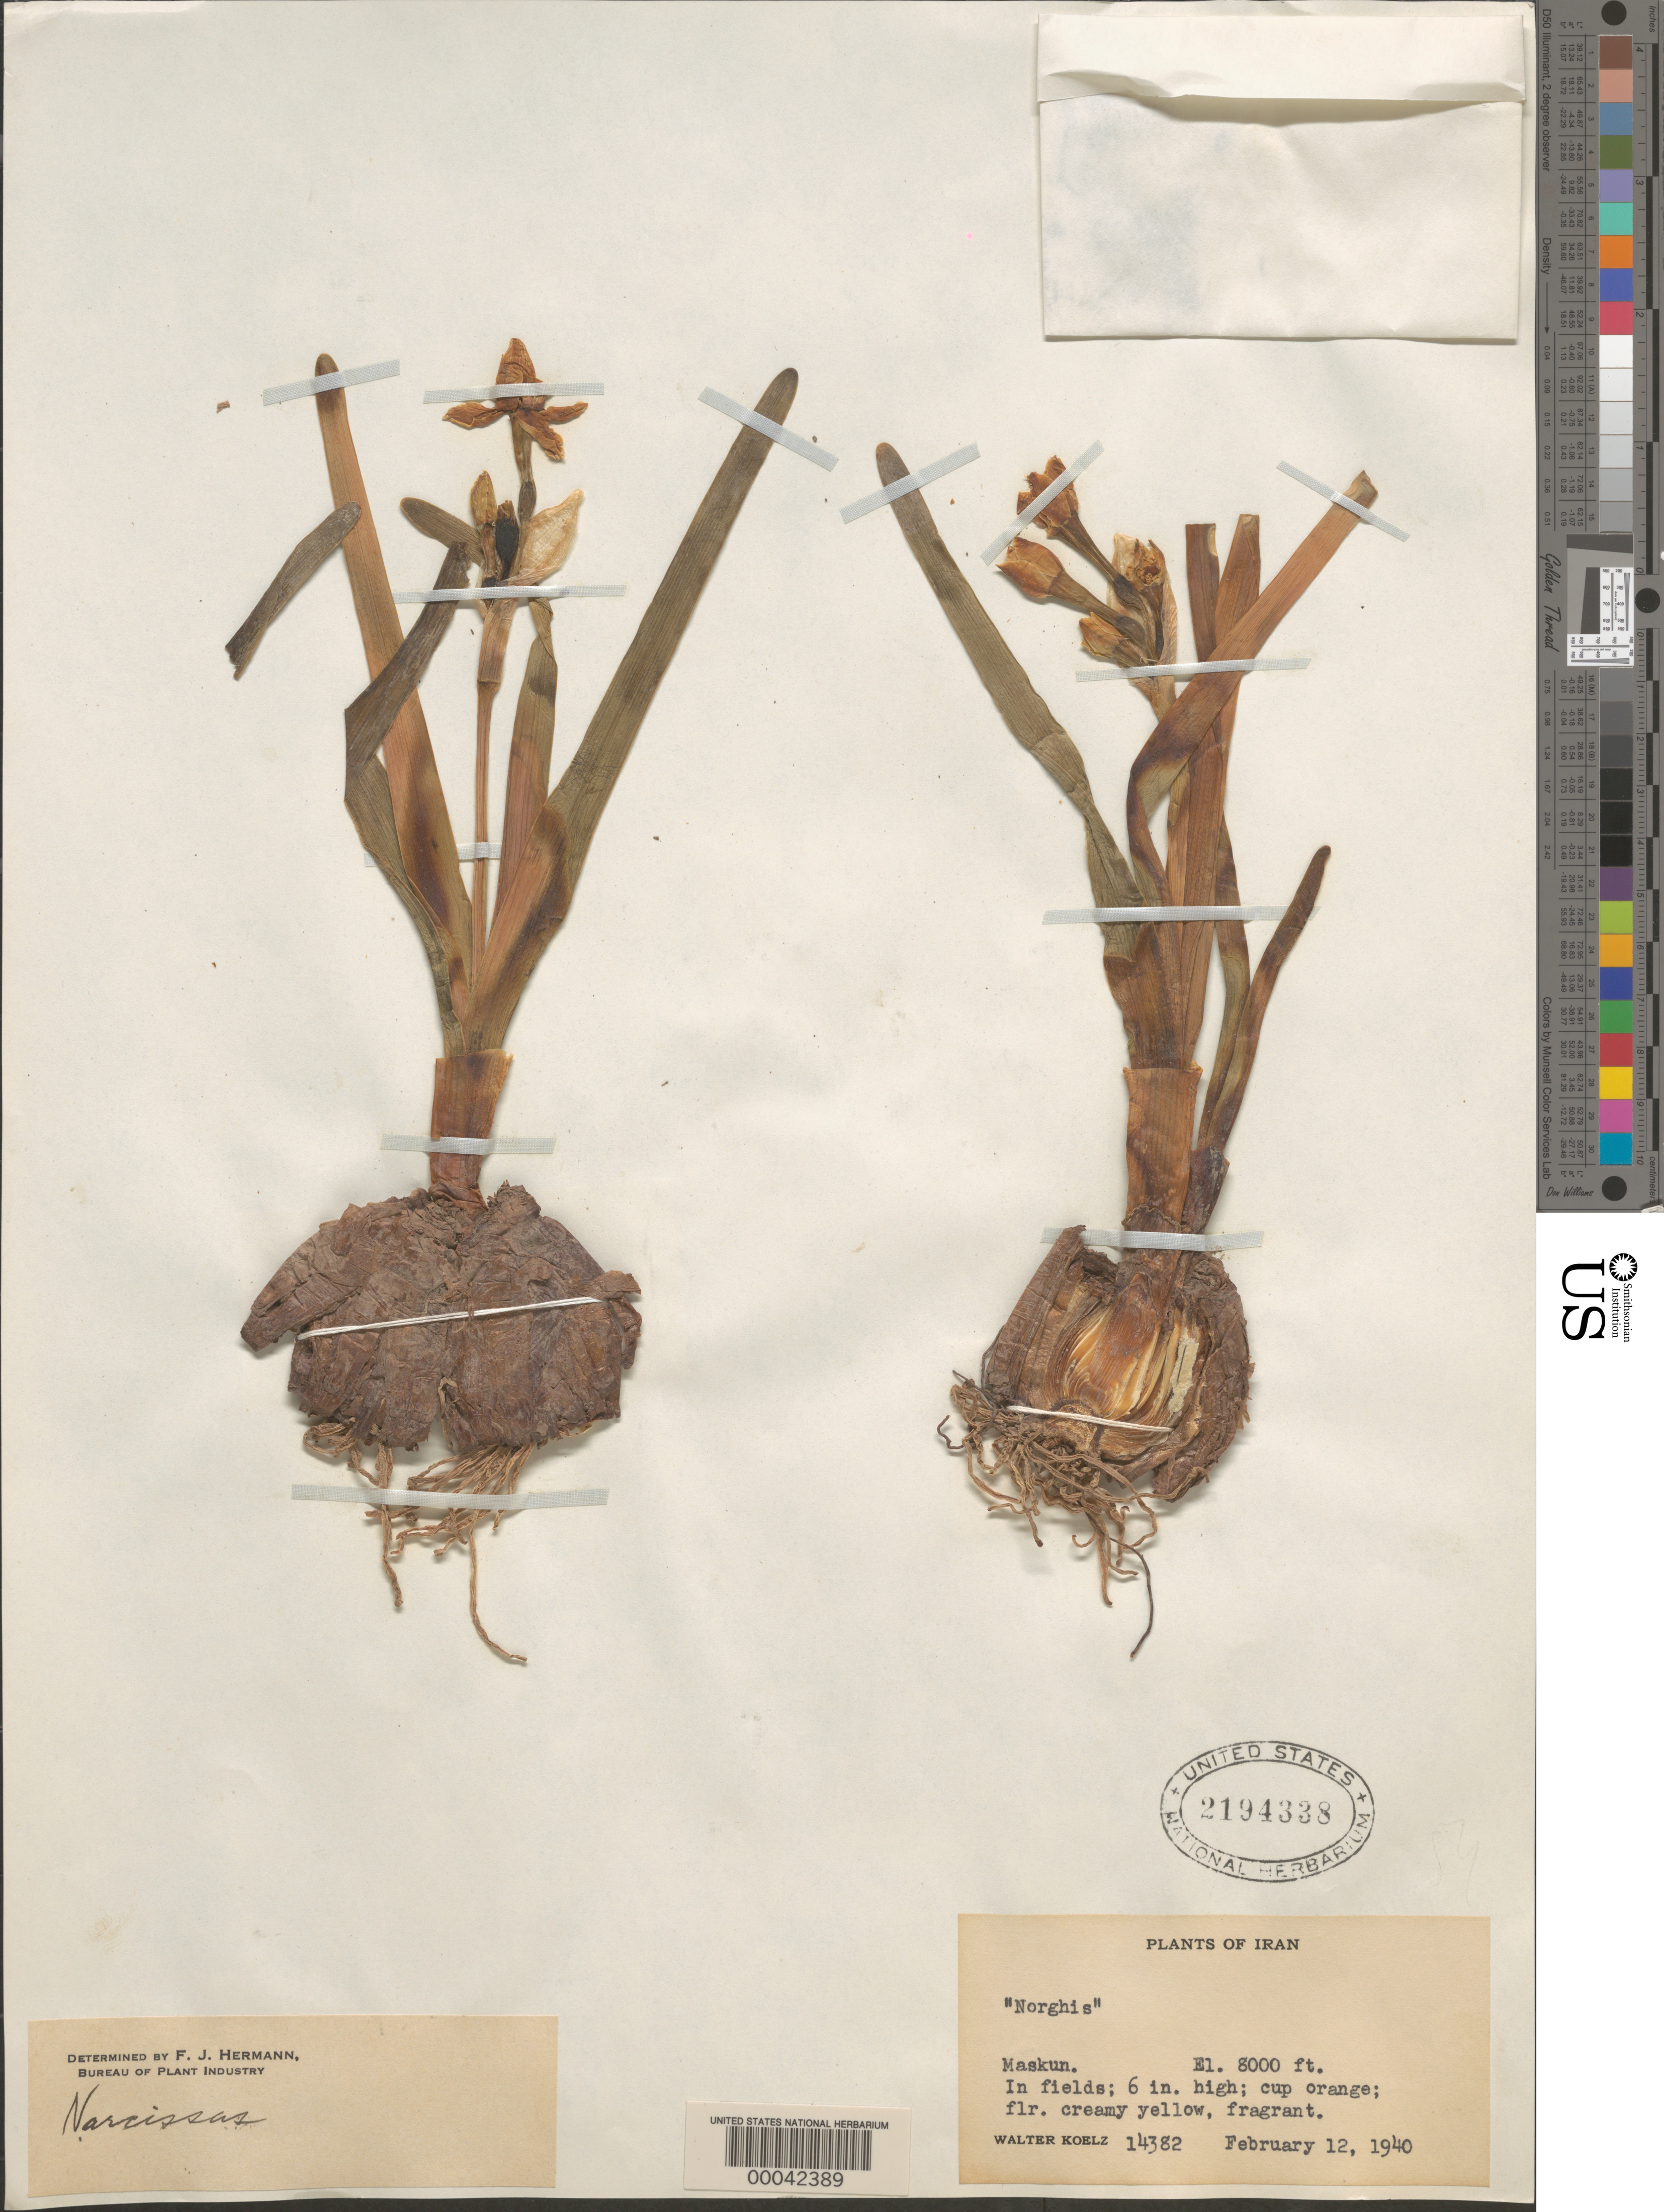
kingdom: Plantae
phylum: Tracheophyta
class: Liliopsida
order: Asparagales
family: Amaryllidaceae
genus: Narcissus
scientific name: Narcissus sp.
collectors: W. N. Koelz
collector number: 14382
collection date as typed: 12 Feb 1940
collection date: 1940-02-12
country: Iran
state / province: Kerman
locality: Maskun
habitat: In fields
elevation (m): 2438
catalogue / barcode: US 2194338